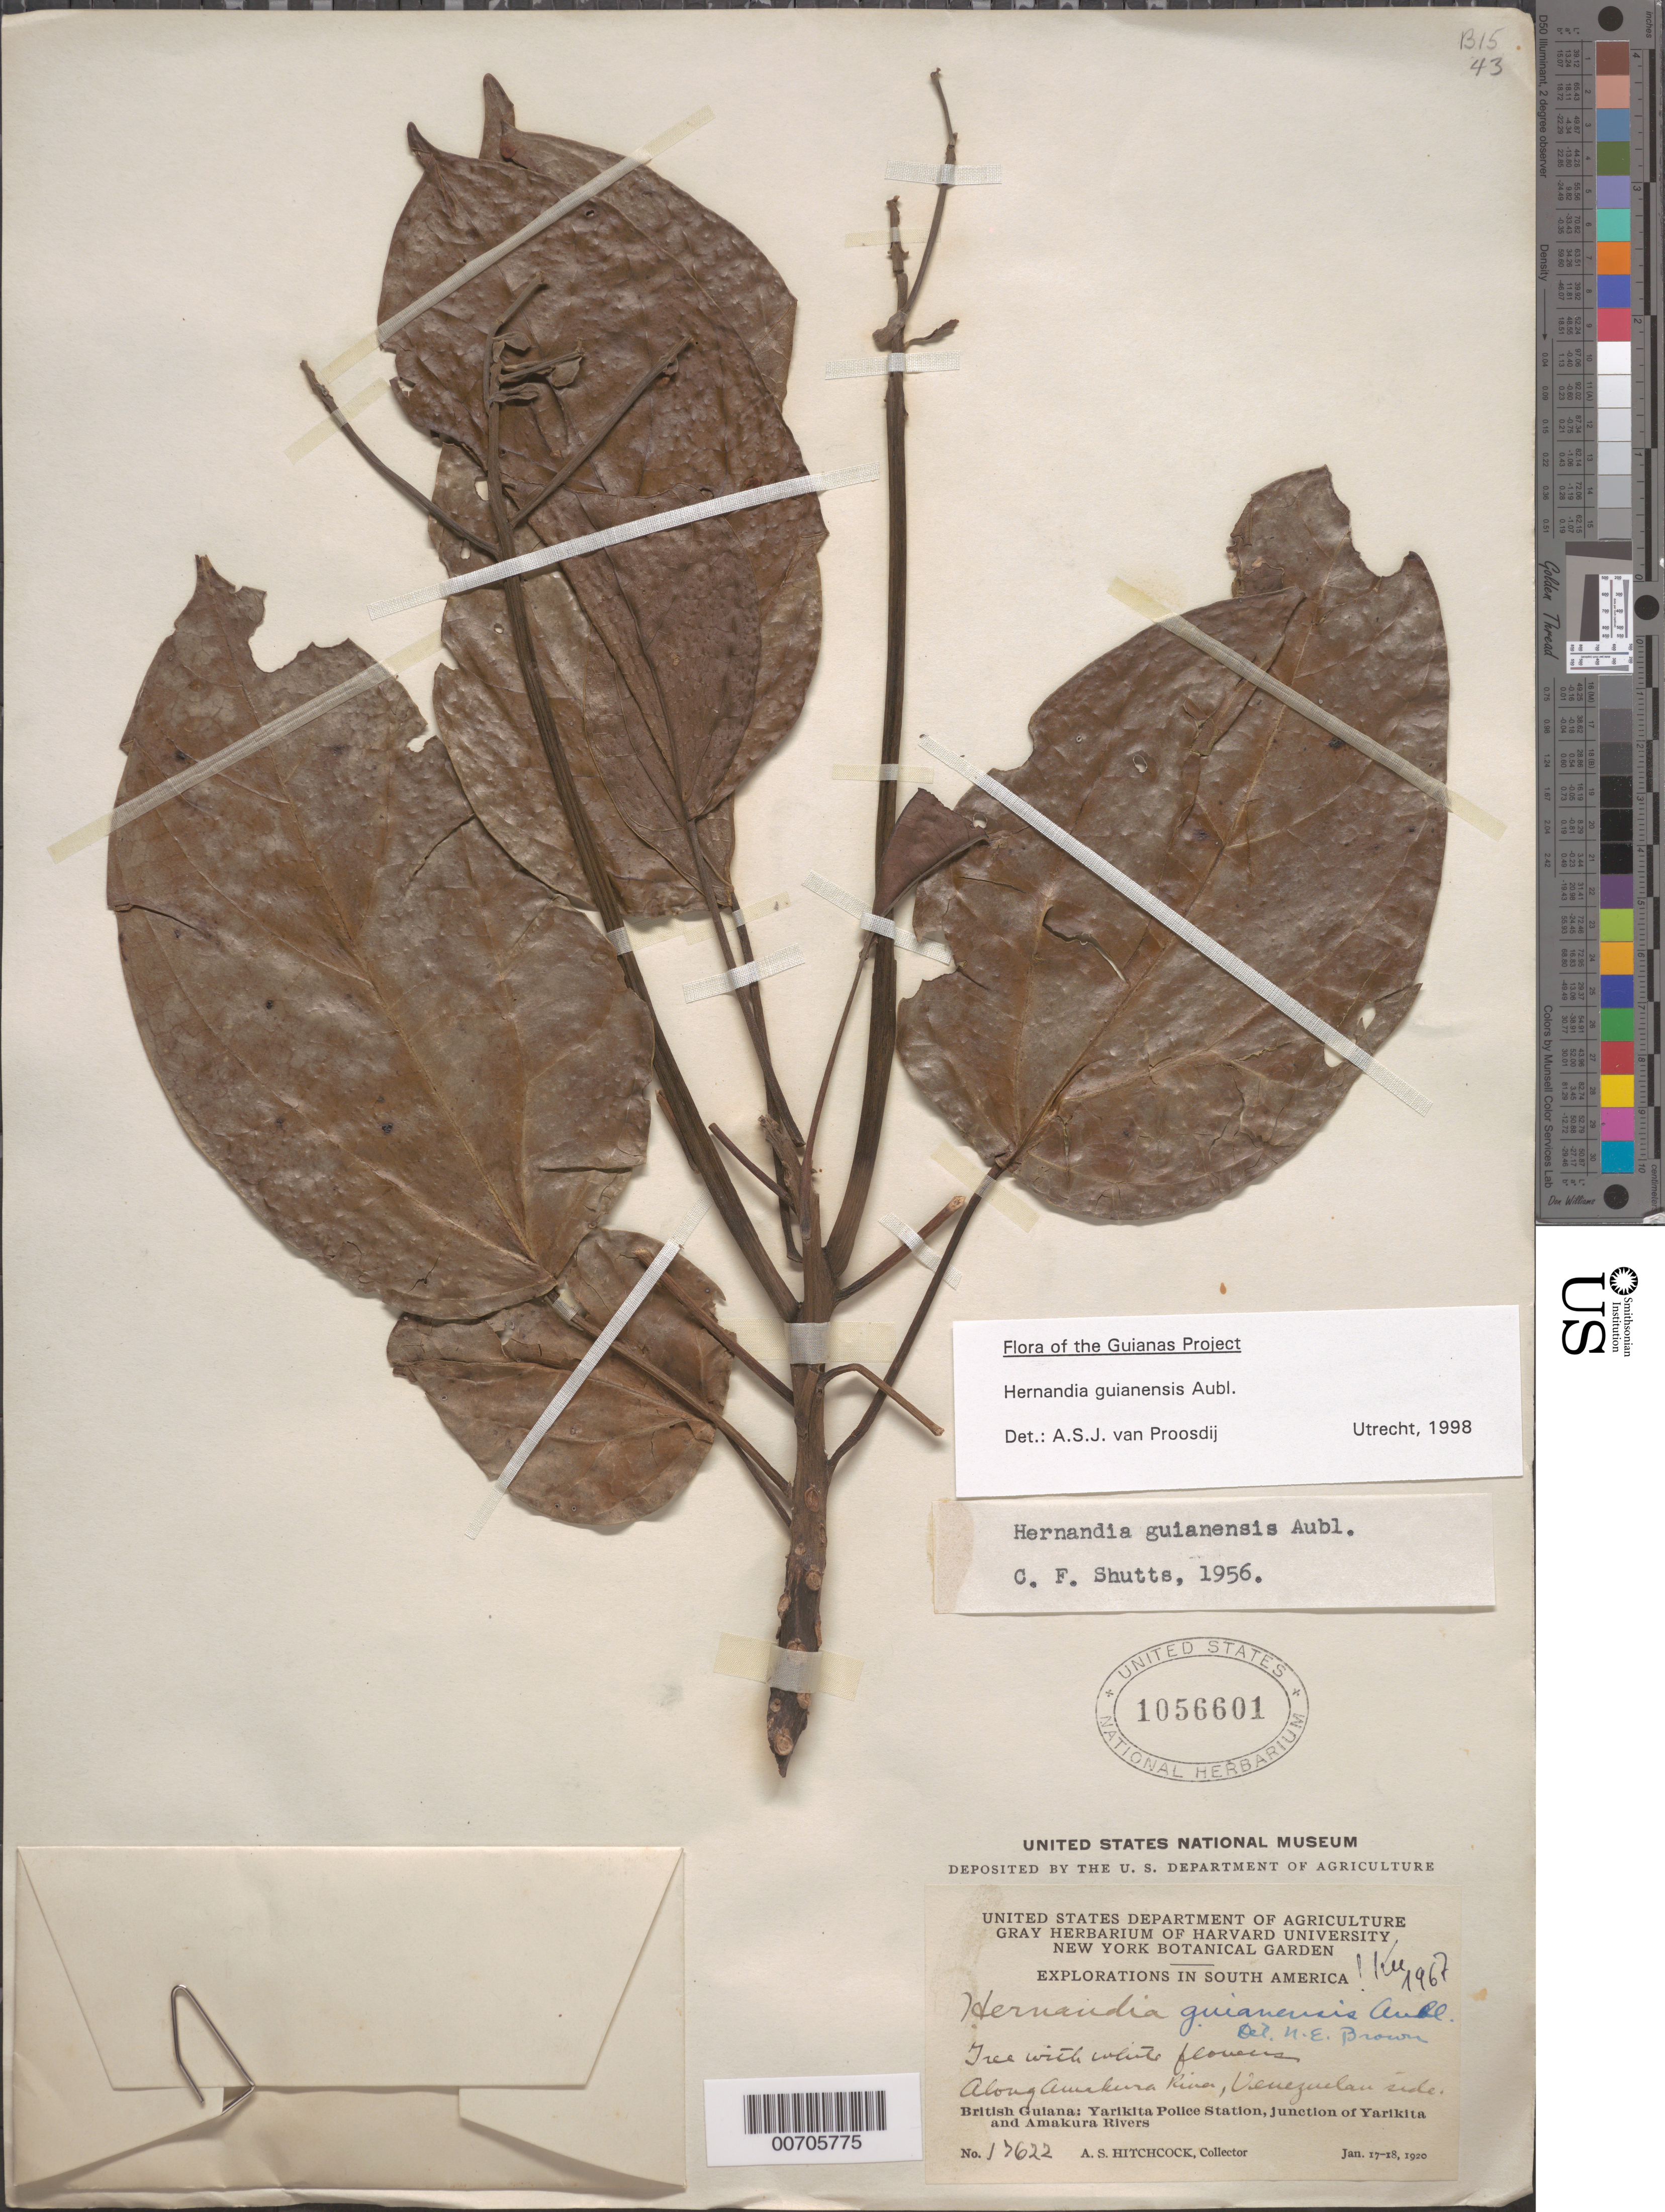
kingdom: Plantae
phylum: Tracheophyta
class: Magnoliopsida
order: Laurales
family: Hernandiaceae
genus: Hernandia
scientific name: Hernandia guianensis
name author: Aubl.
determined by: Proosdij, A. S. J. van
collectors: A. S. Hitchcock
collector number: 17622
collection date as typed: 17-Jan-20 to 18-Jan-20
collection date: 1920-01-17/1920-01-18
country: Venezuela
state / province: Delta Amacuro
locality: Yarikita Police Sta., junct. of Yarikita & Amakura Rivers, along Amakura R., Venezuelan side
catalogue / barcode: US 1056601